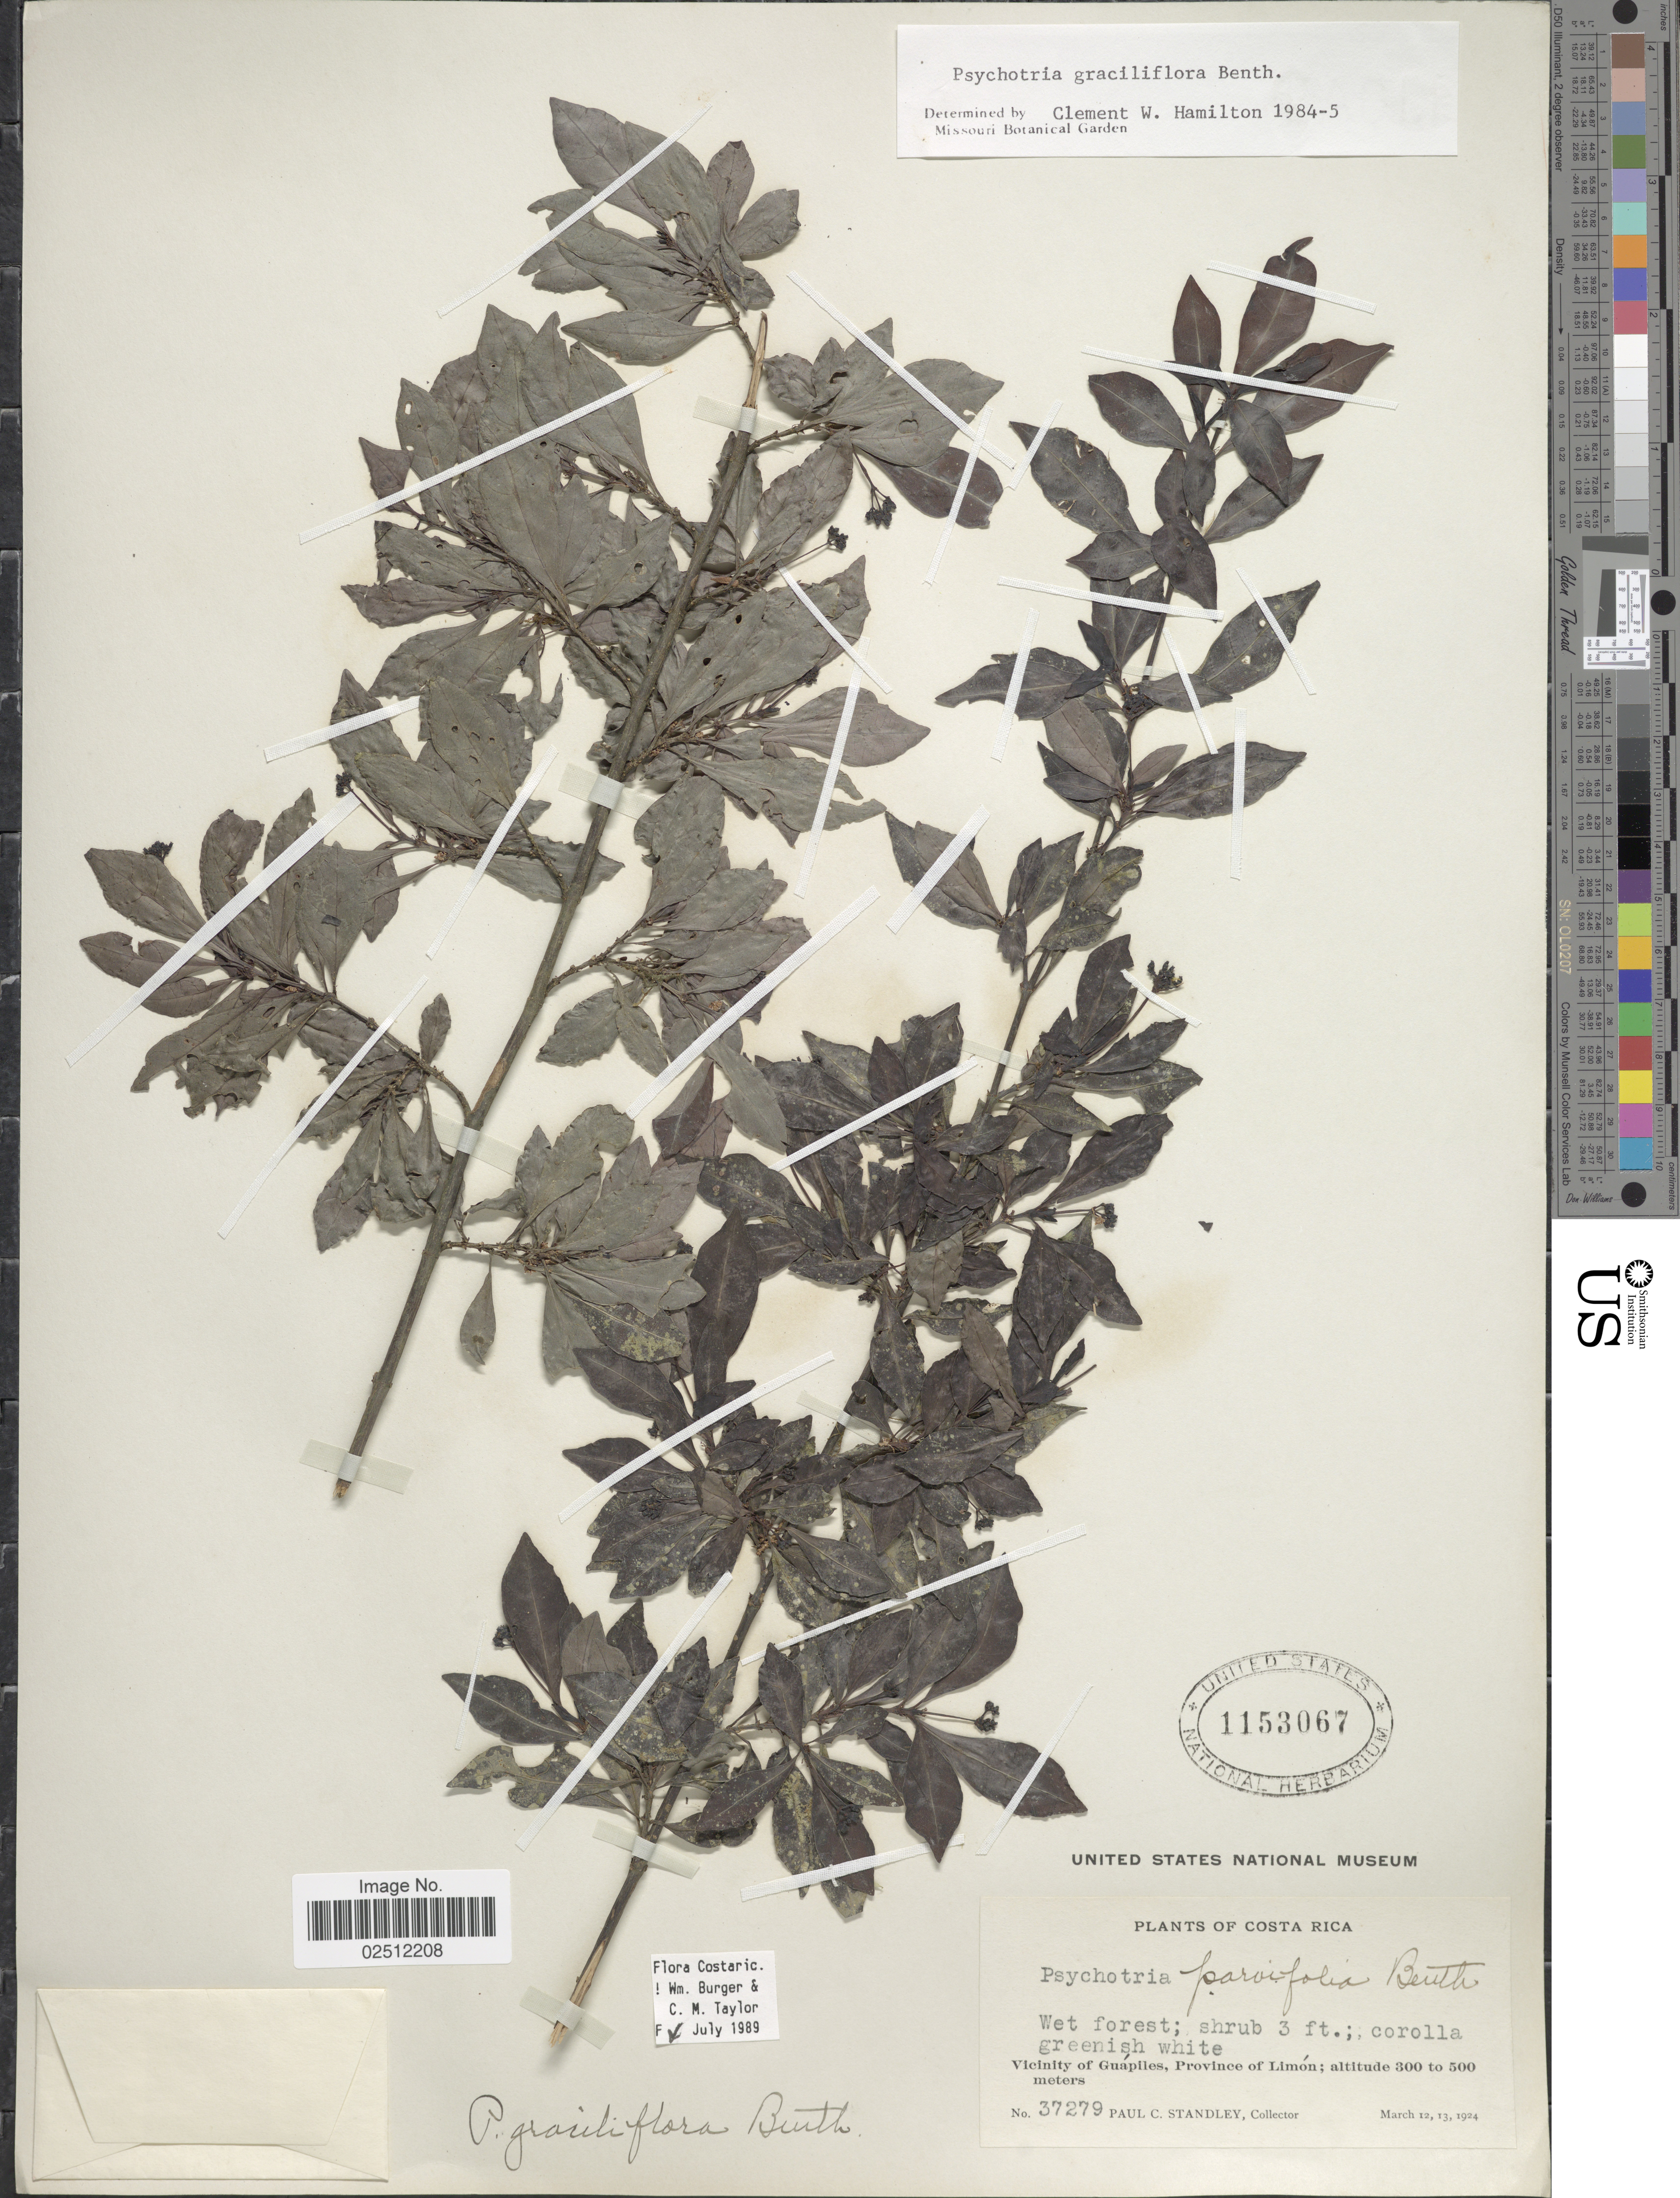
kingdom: Plantae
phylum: Tracheophyta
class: Magnoliopsida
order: Gentianales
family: Rubiaceae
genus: Psychotria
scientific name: Psychotria graciliflora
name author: Benth.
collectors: P. C. Standley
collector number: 37279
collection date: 1924-03-12/1924-03-13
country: Costa Rica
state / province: Limón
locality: Wet forest; Vicinity of Guápiles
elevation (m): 300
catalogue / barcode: US 1153067